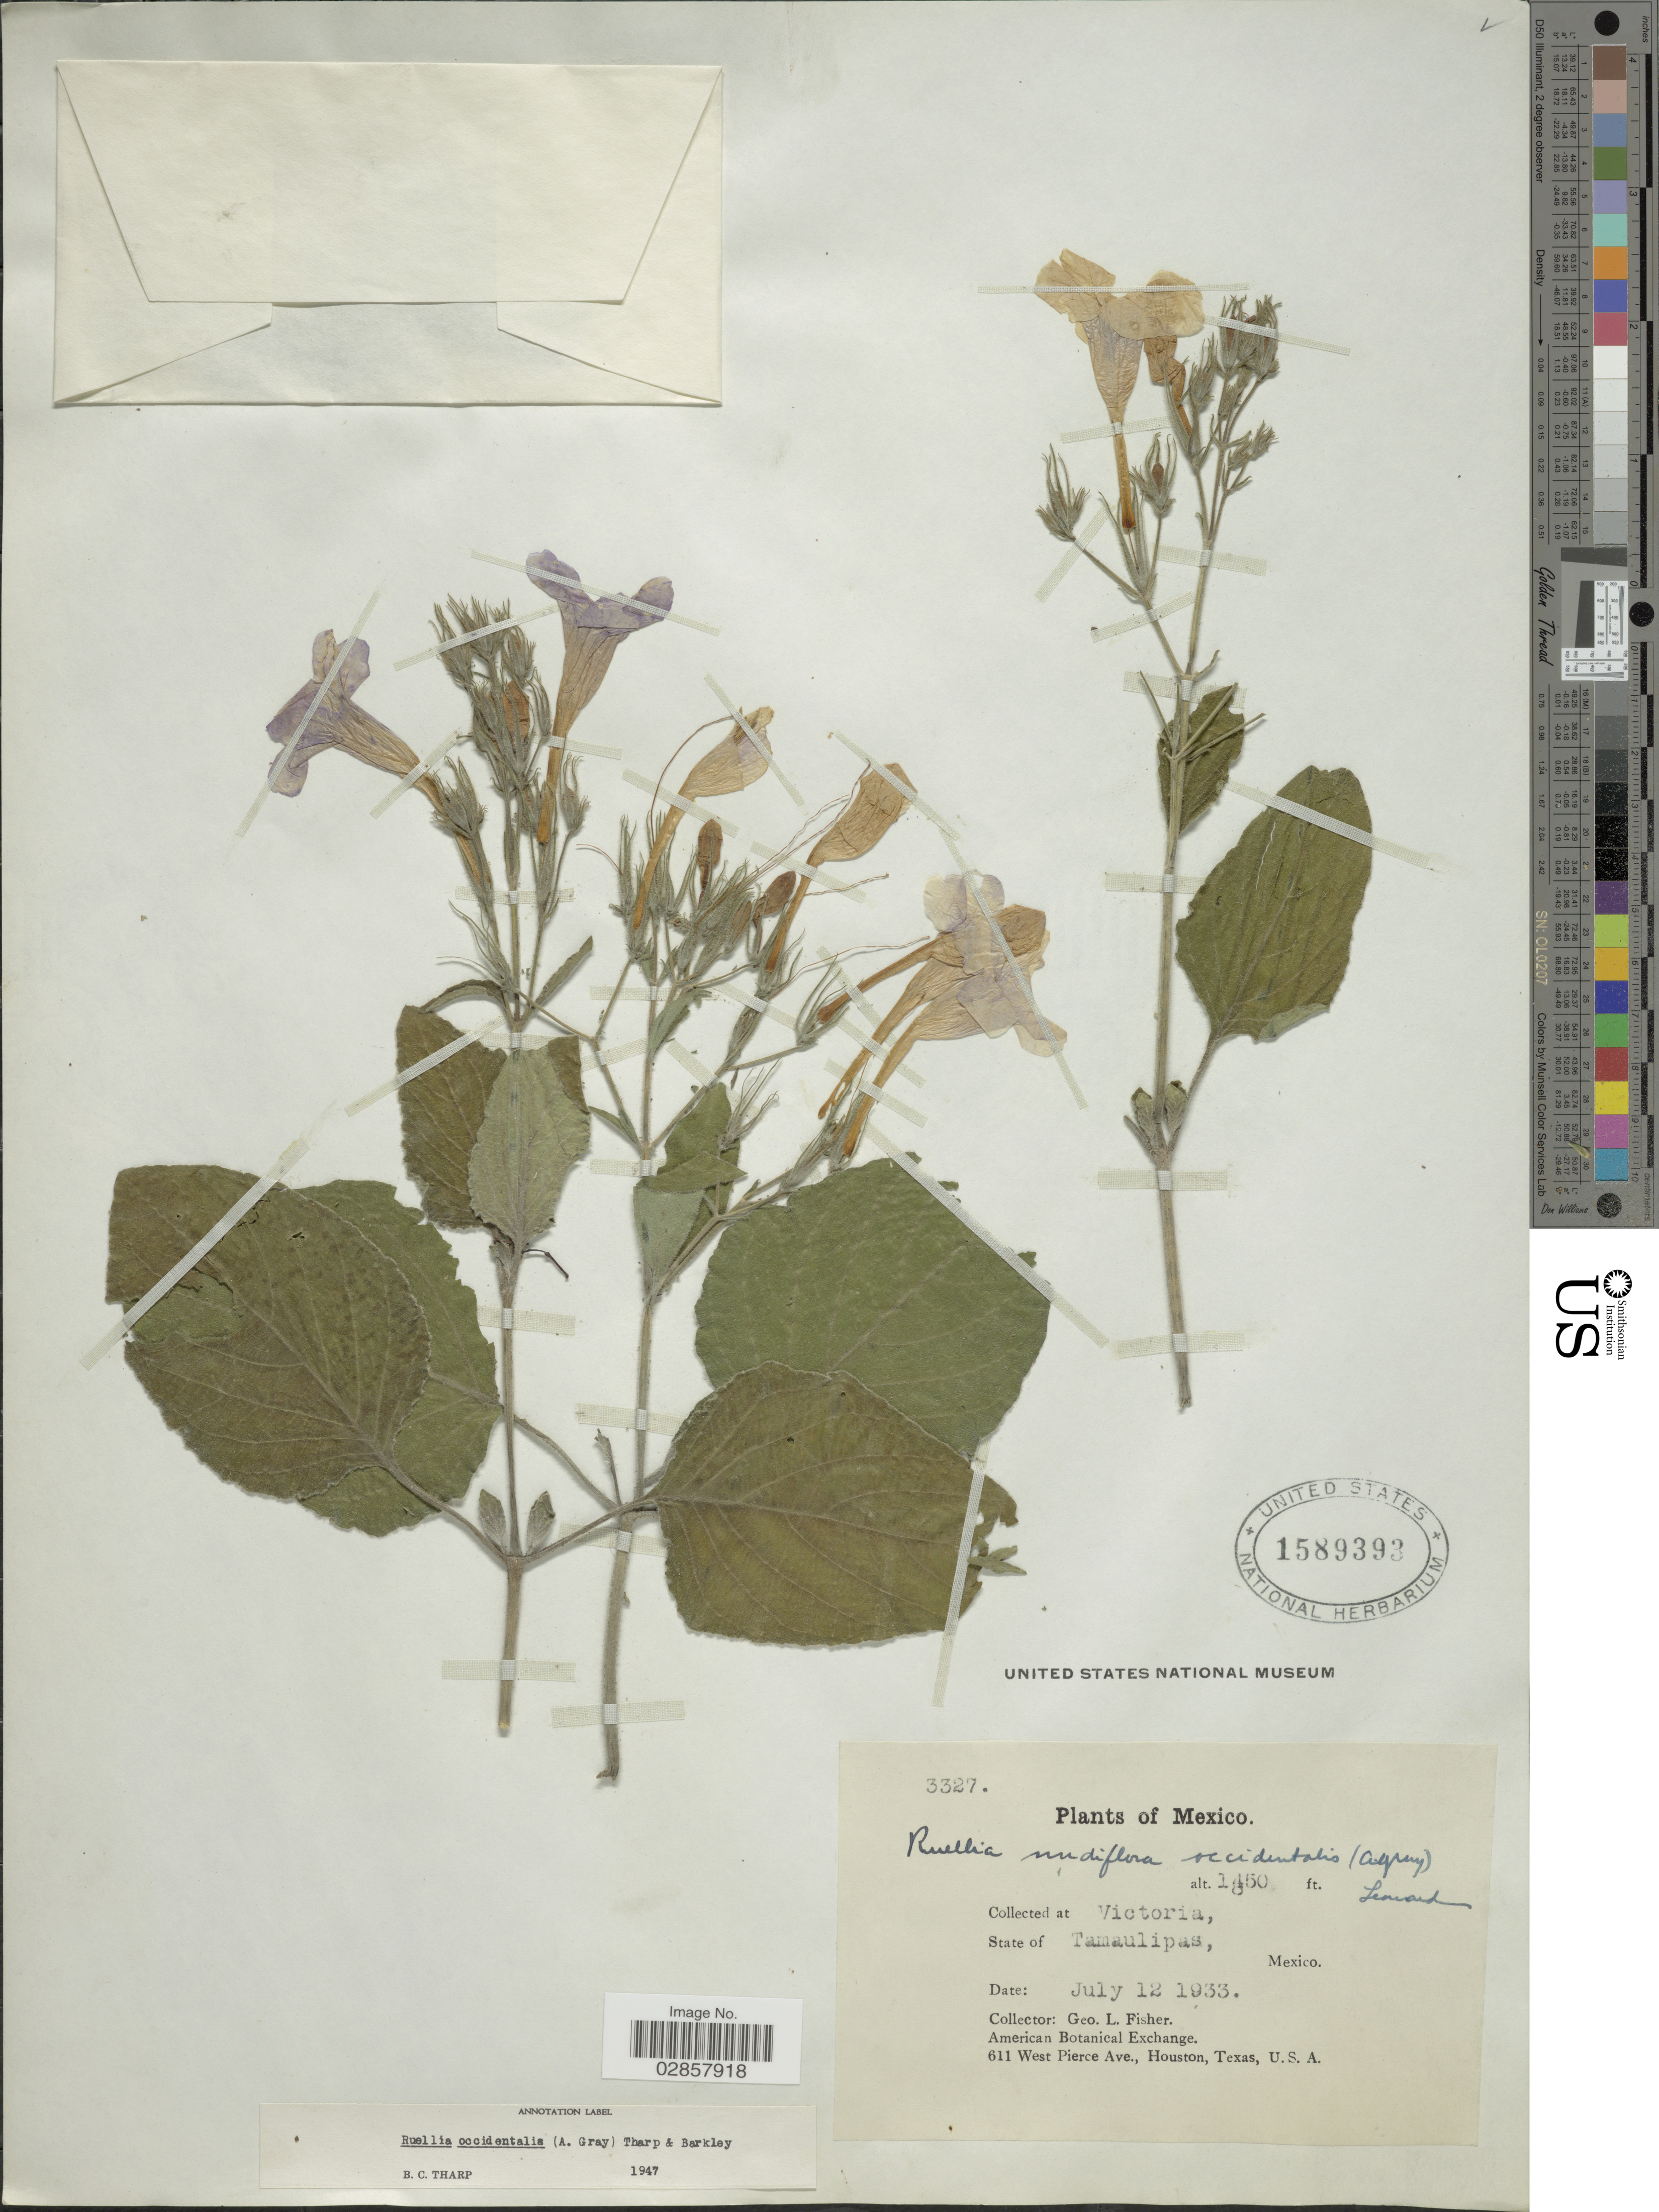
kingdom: Plantae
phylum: Tracheophyta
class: Magnoliopsida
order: Lamiales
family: Acanthaceae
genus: Ruellia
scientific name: Ruellia occidentalis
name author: (A. Gray) Tharp & F.A. Barkley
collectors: G. L. Fisher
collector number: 3327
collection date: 1933-07-12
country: Mexico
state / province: Tamaulipas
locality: Victoria.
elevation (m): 564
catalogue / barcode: US 1589393